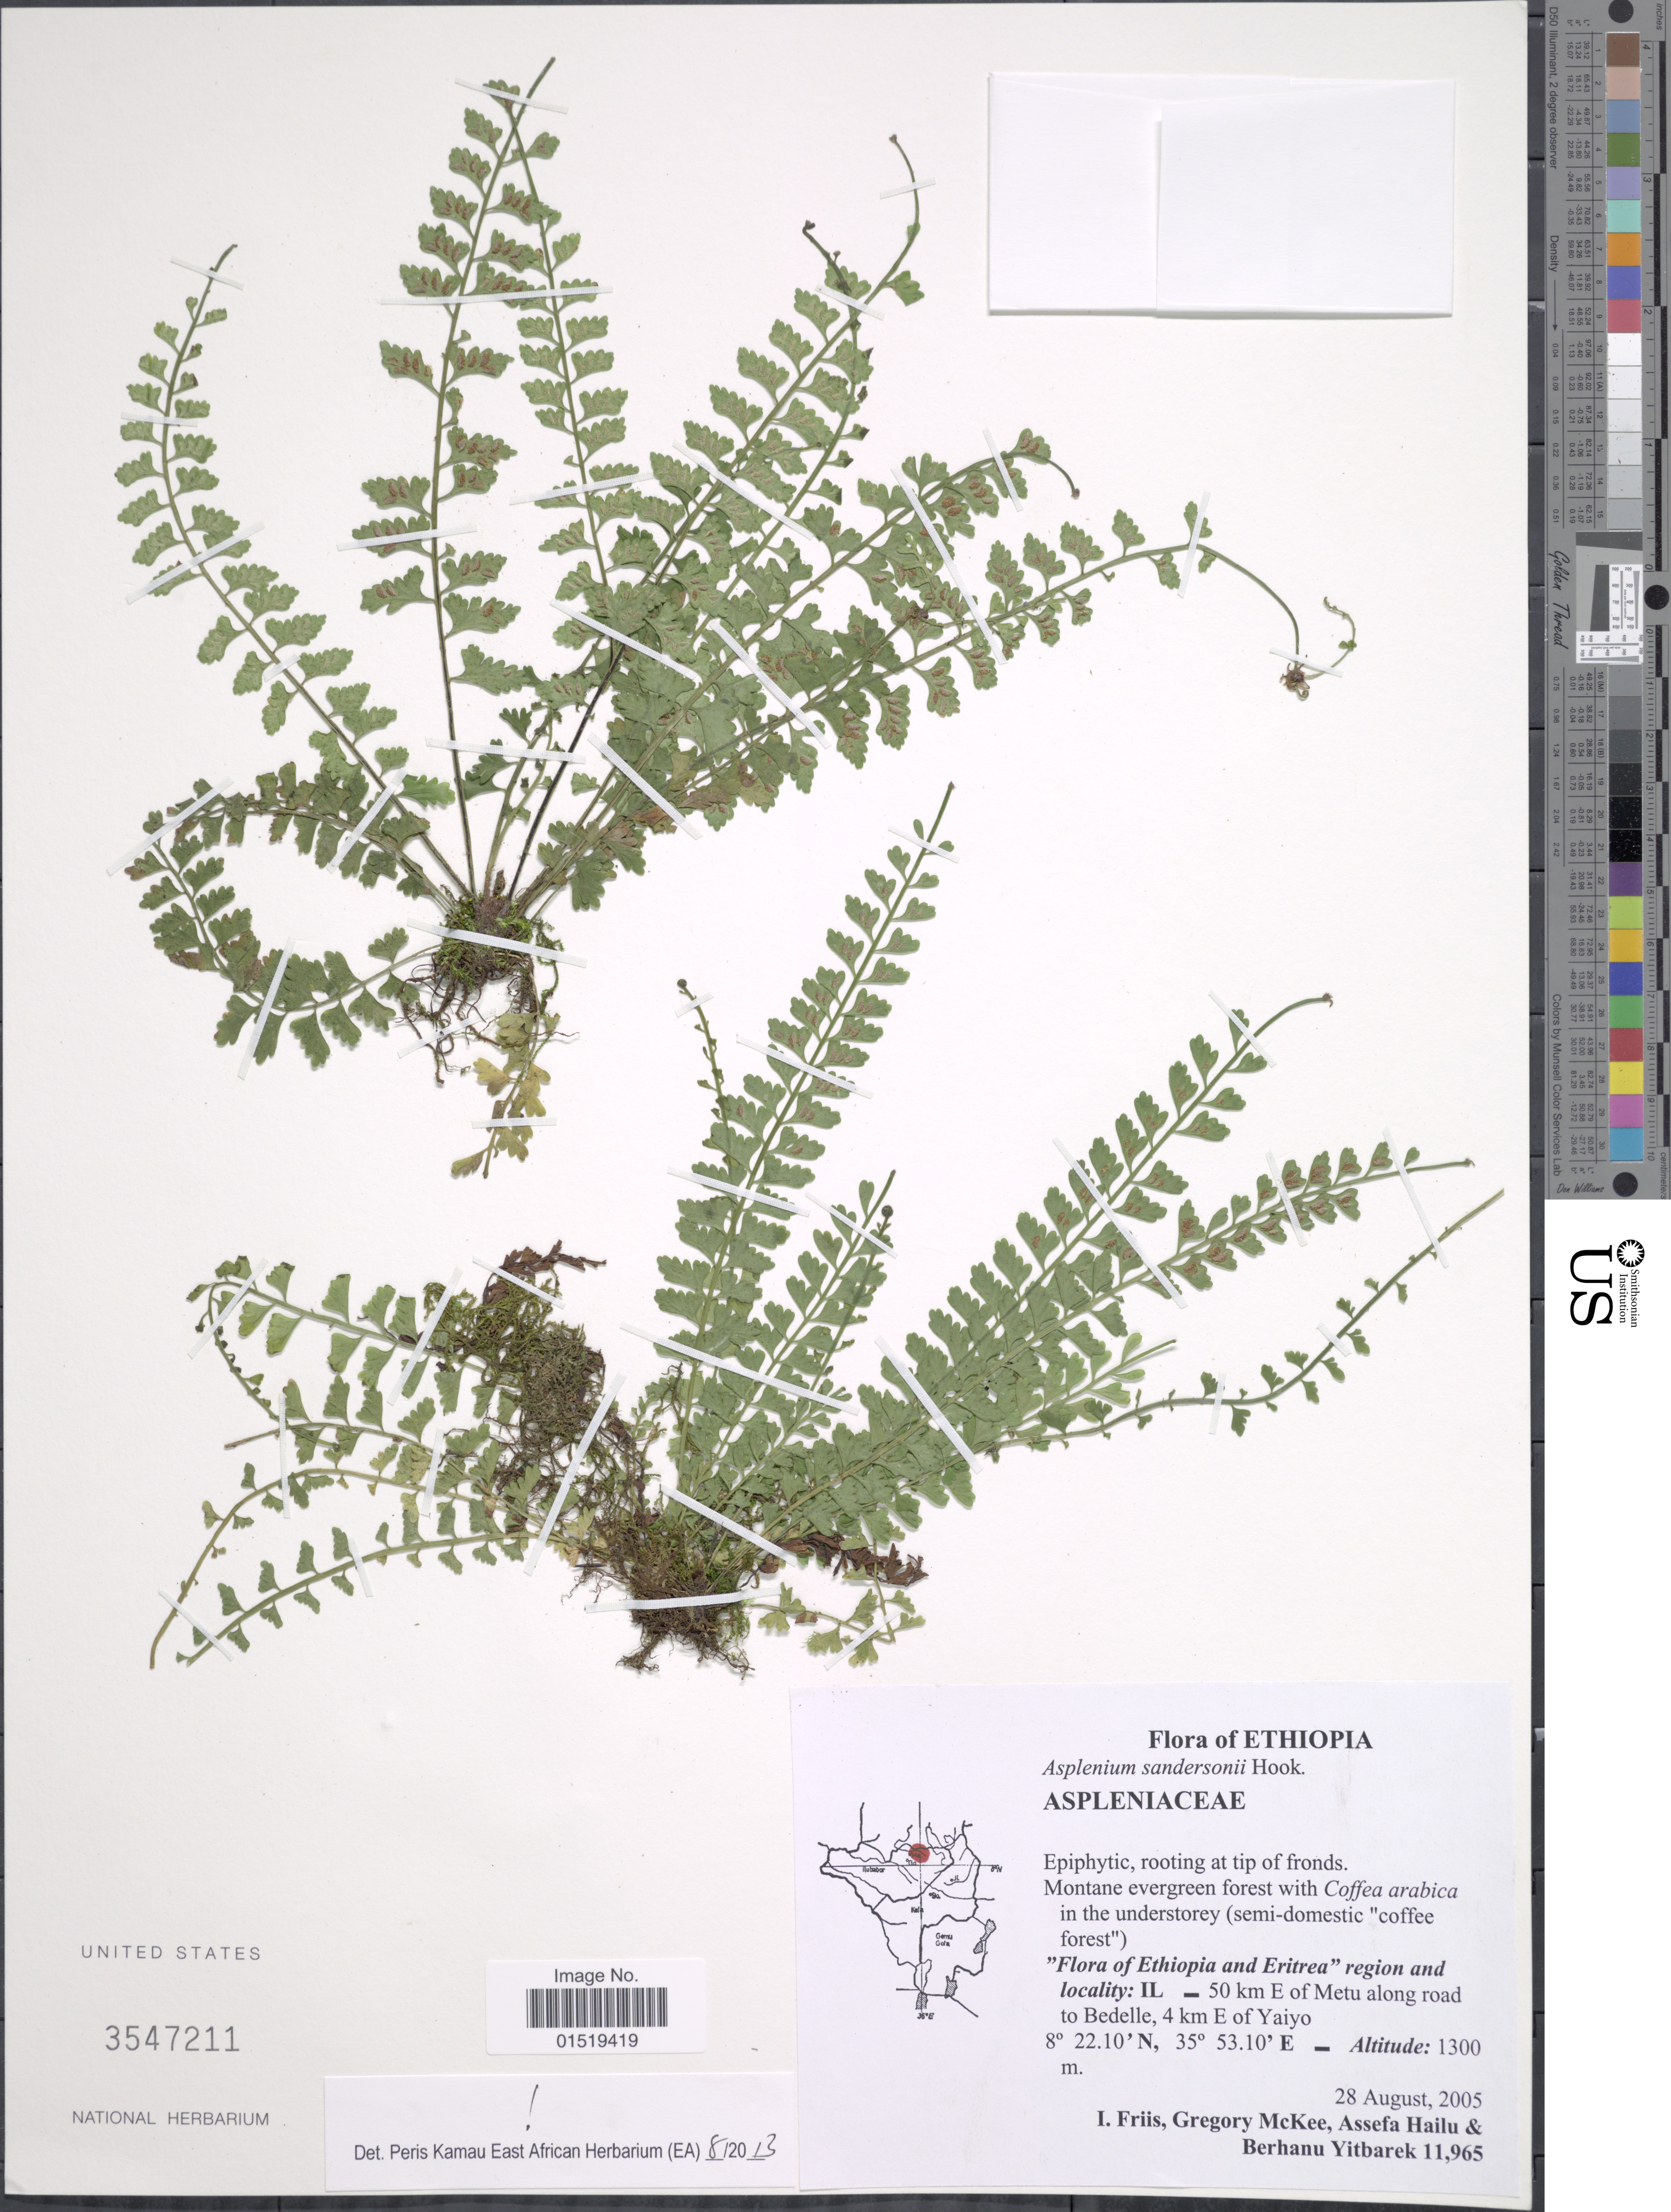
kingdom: Plantae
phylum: Tracheophyta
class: Polypodiopsida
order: Polypodiales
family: Aspleniaceae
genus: Asplenium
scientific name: Asplenium sandersonii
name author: Hook.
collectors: I. Friis, G. S. McKee, A. Hailu & B. Yitbarek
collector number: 11965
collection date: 2005-08-28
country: Ethiopia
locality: IL_ 50 km E of Metu along road to Bedelle, 4 km E of Yaiyo.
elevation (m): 1300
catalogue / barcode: US 3547211